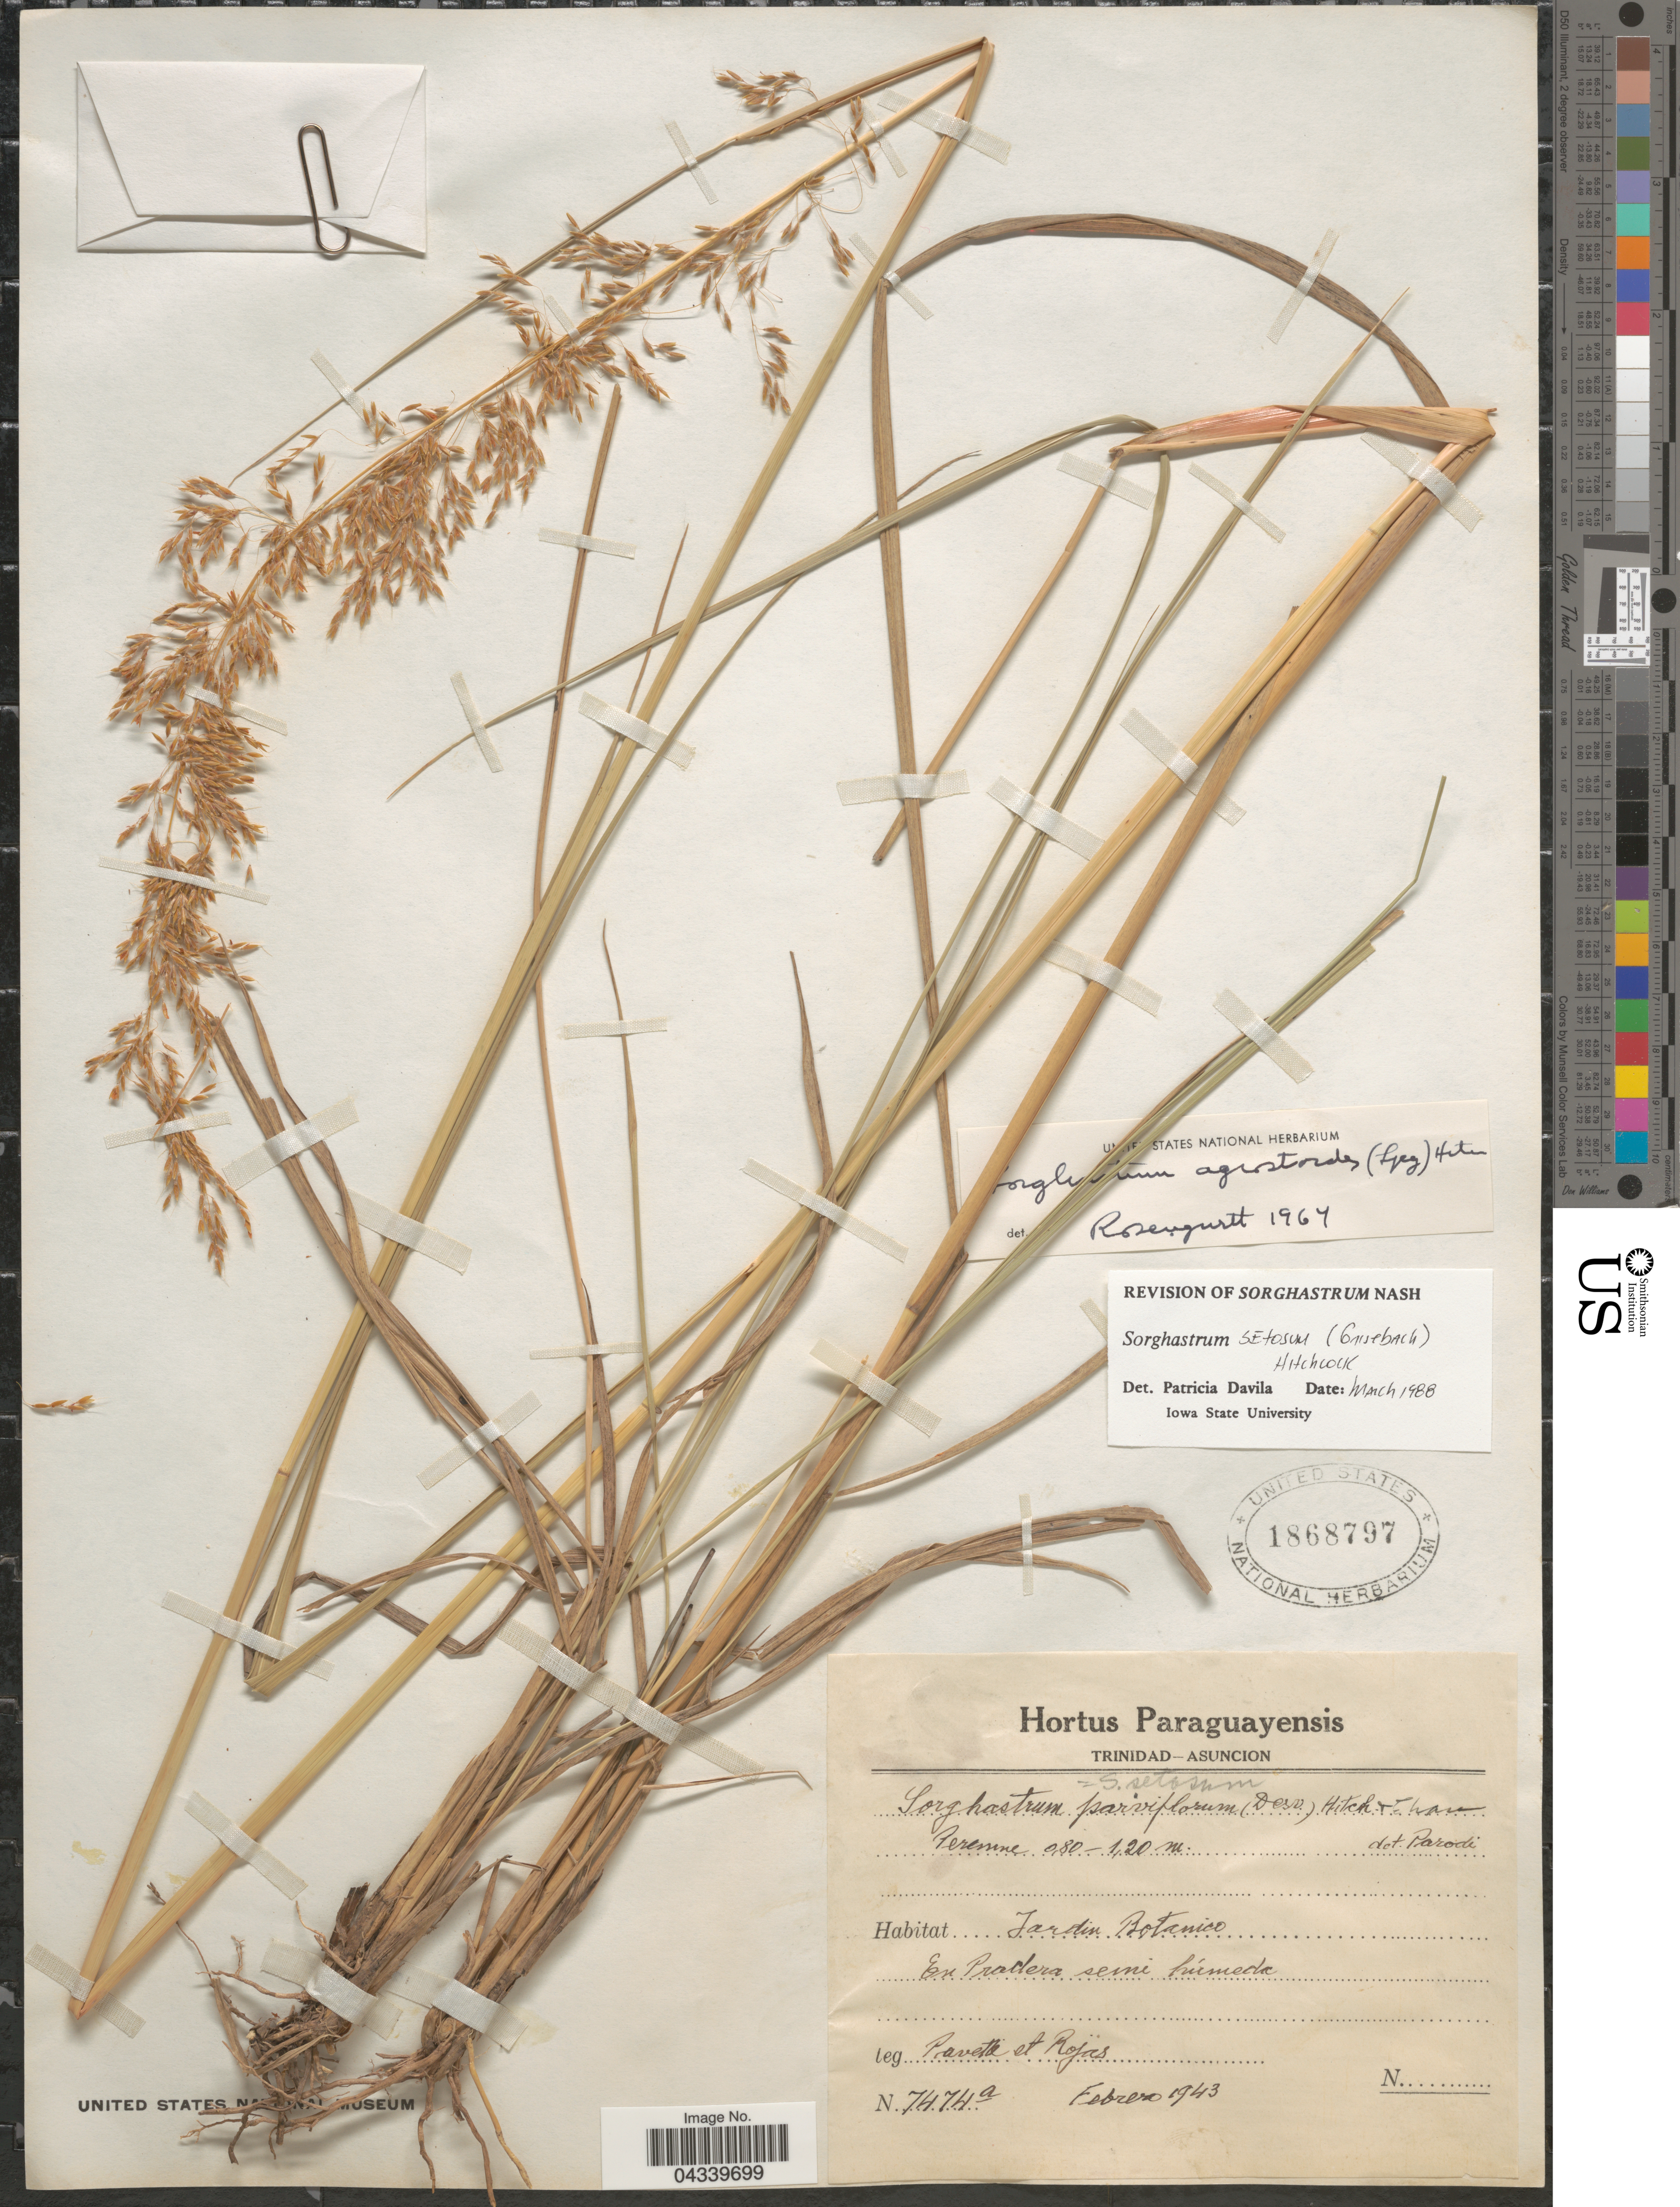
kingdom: Plantae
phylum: Tracheophyta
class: Liliopsida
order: Poales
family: Poaceae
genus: Sorghastrum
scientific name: Sorghastrum setosum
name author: (Griseb.) Hitchc.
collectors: -. Pavetti & Rojas, --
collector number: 7474a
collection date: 1943-02-07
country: Paraguay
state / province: Asuncion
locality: Jardin Botanico. En Pradera semi húmeda.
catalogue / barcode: US 1868797